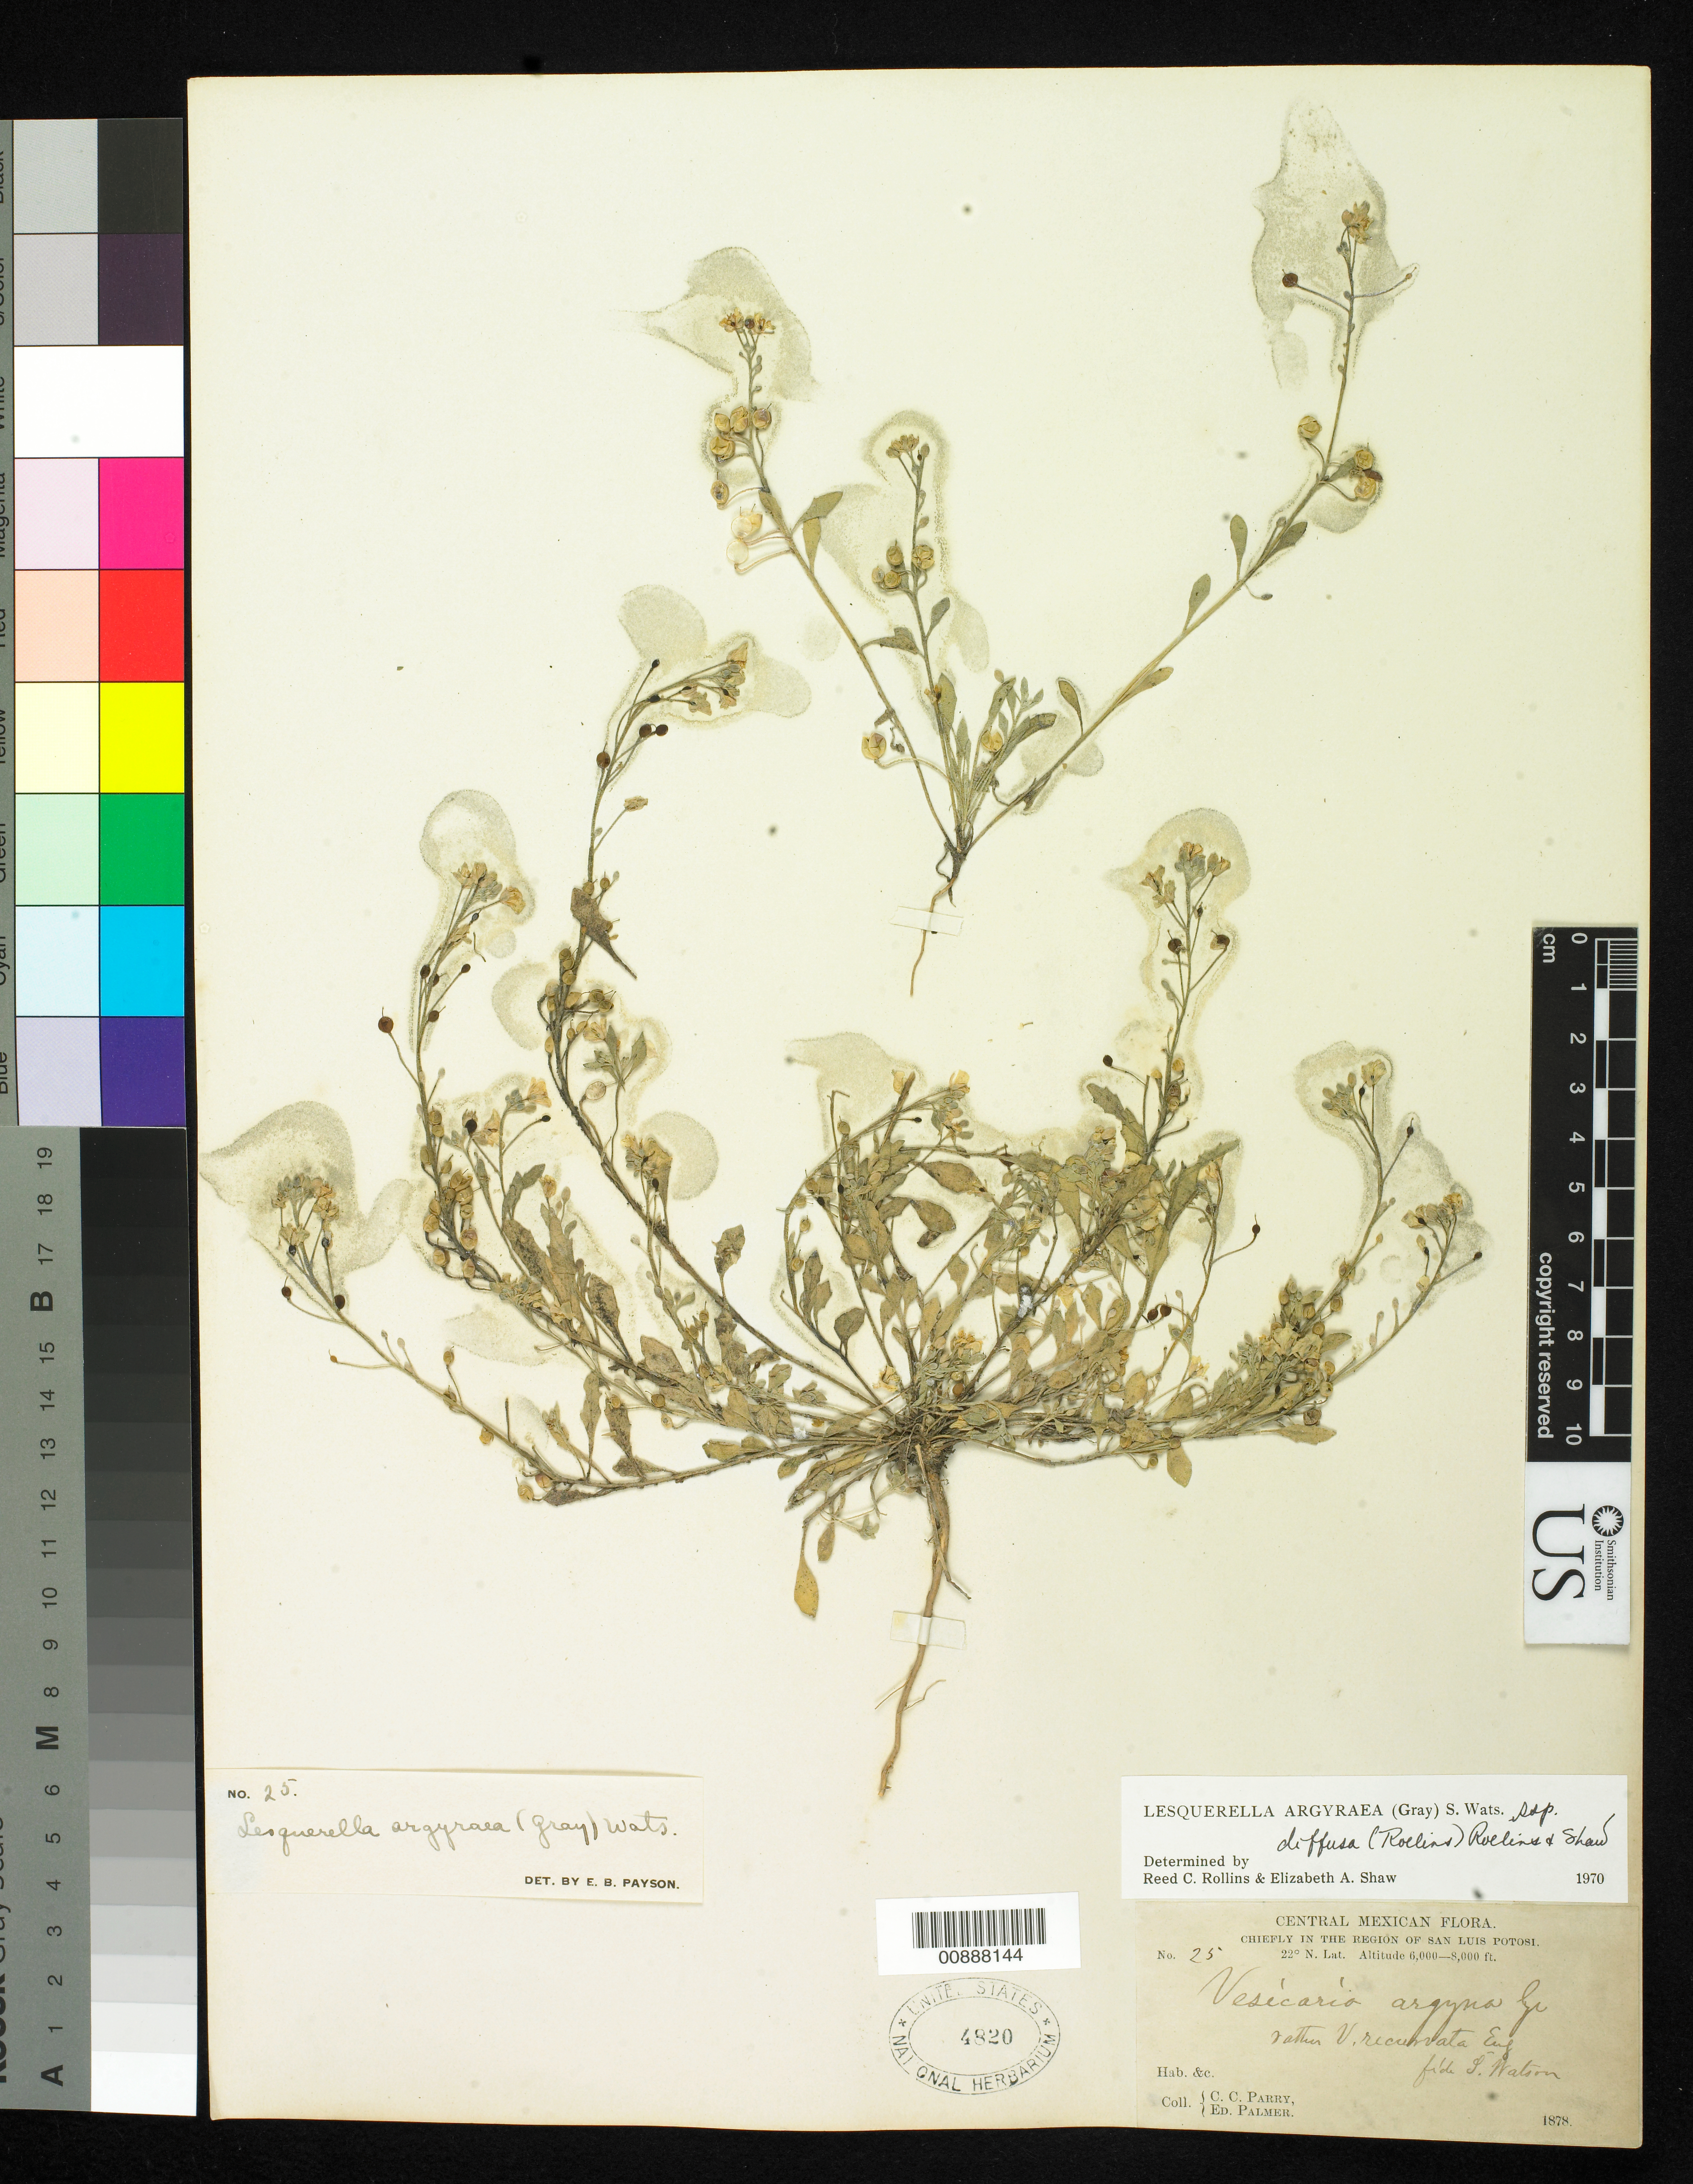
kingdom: Plantae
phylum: Tracheophyta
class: Magnoliopsida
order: Brassicales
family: Brassicaceae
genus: Lesquerella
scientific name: Lesquerella argyraea subsp. diffusa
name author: (Rollins) Rollins & E.A. Shaw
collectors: C. C. Parry & E. Palmer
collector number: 25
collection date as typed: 1878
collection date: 1878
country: Mexico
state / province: San Luis Potosí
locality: Chiefly in the region of San Luis Potosí.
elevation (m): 1829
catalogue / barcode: US 4820